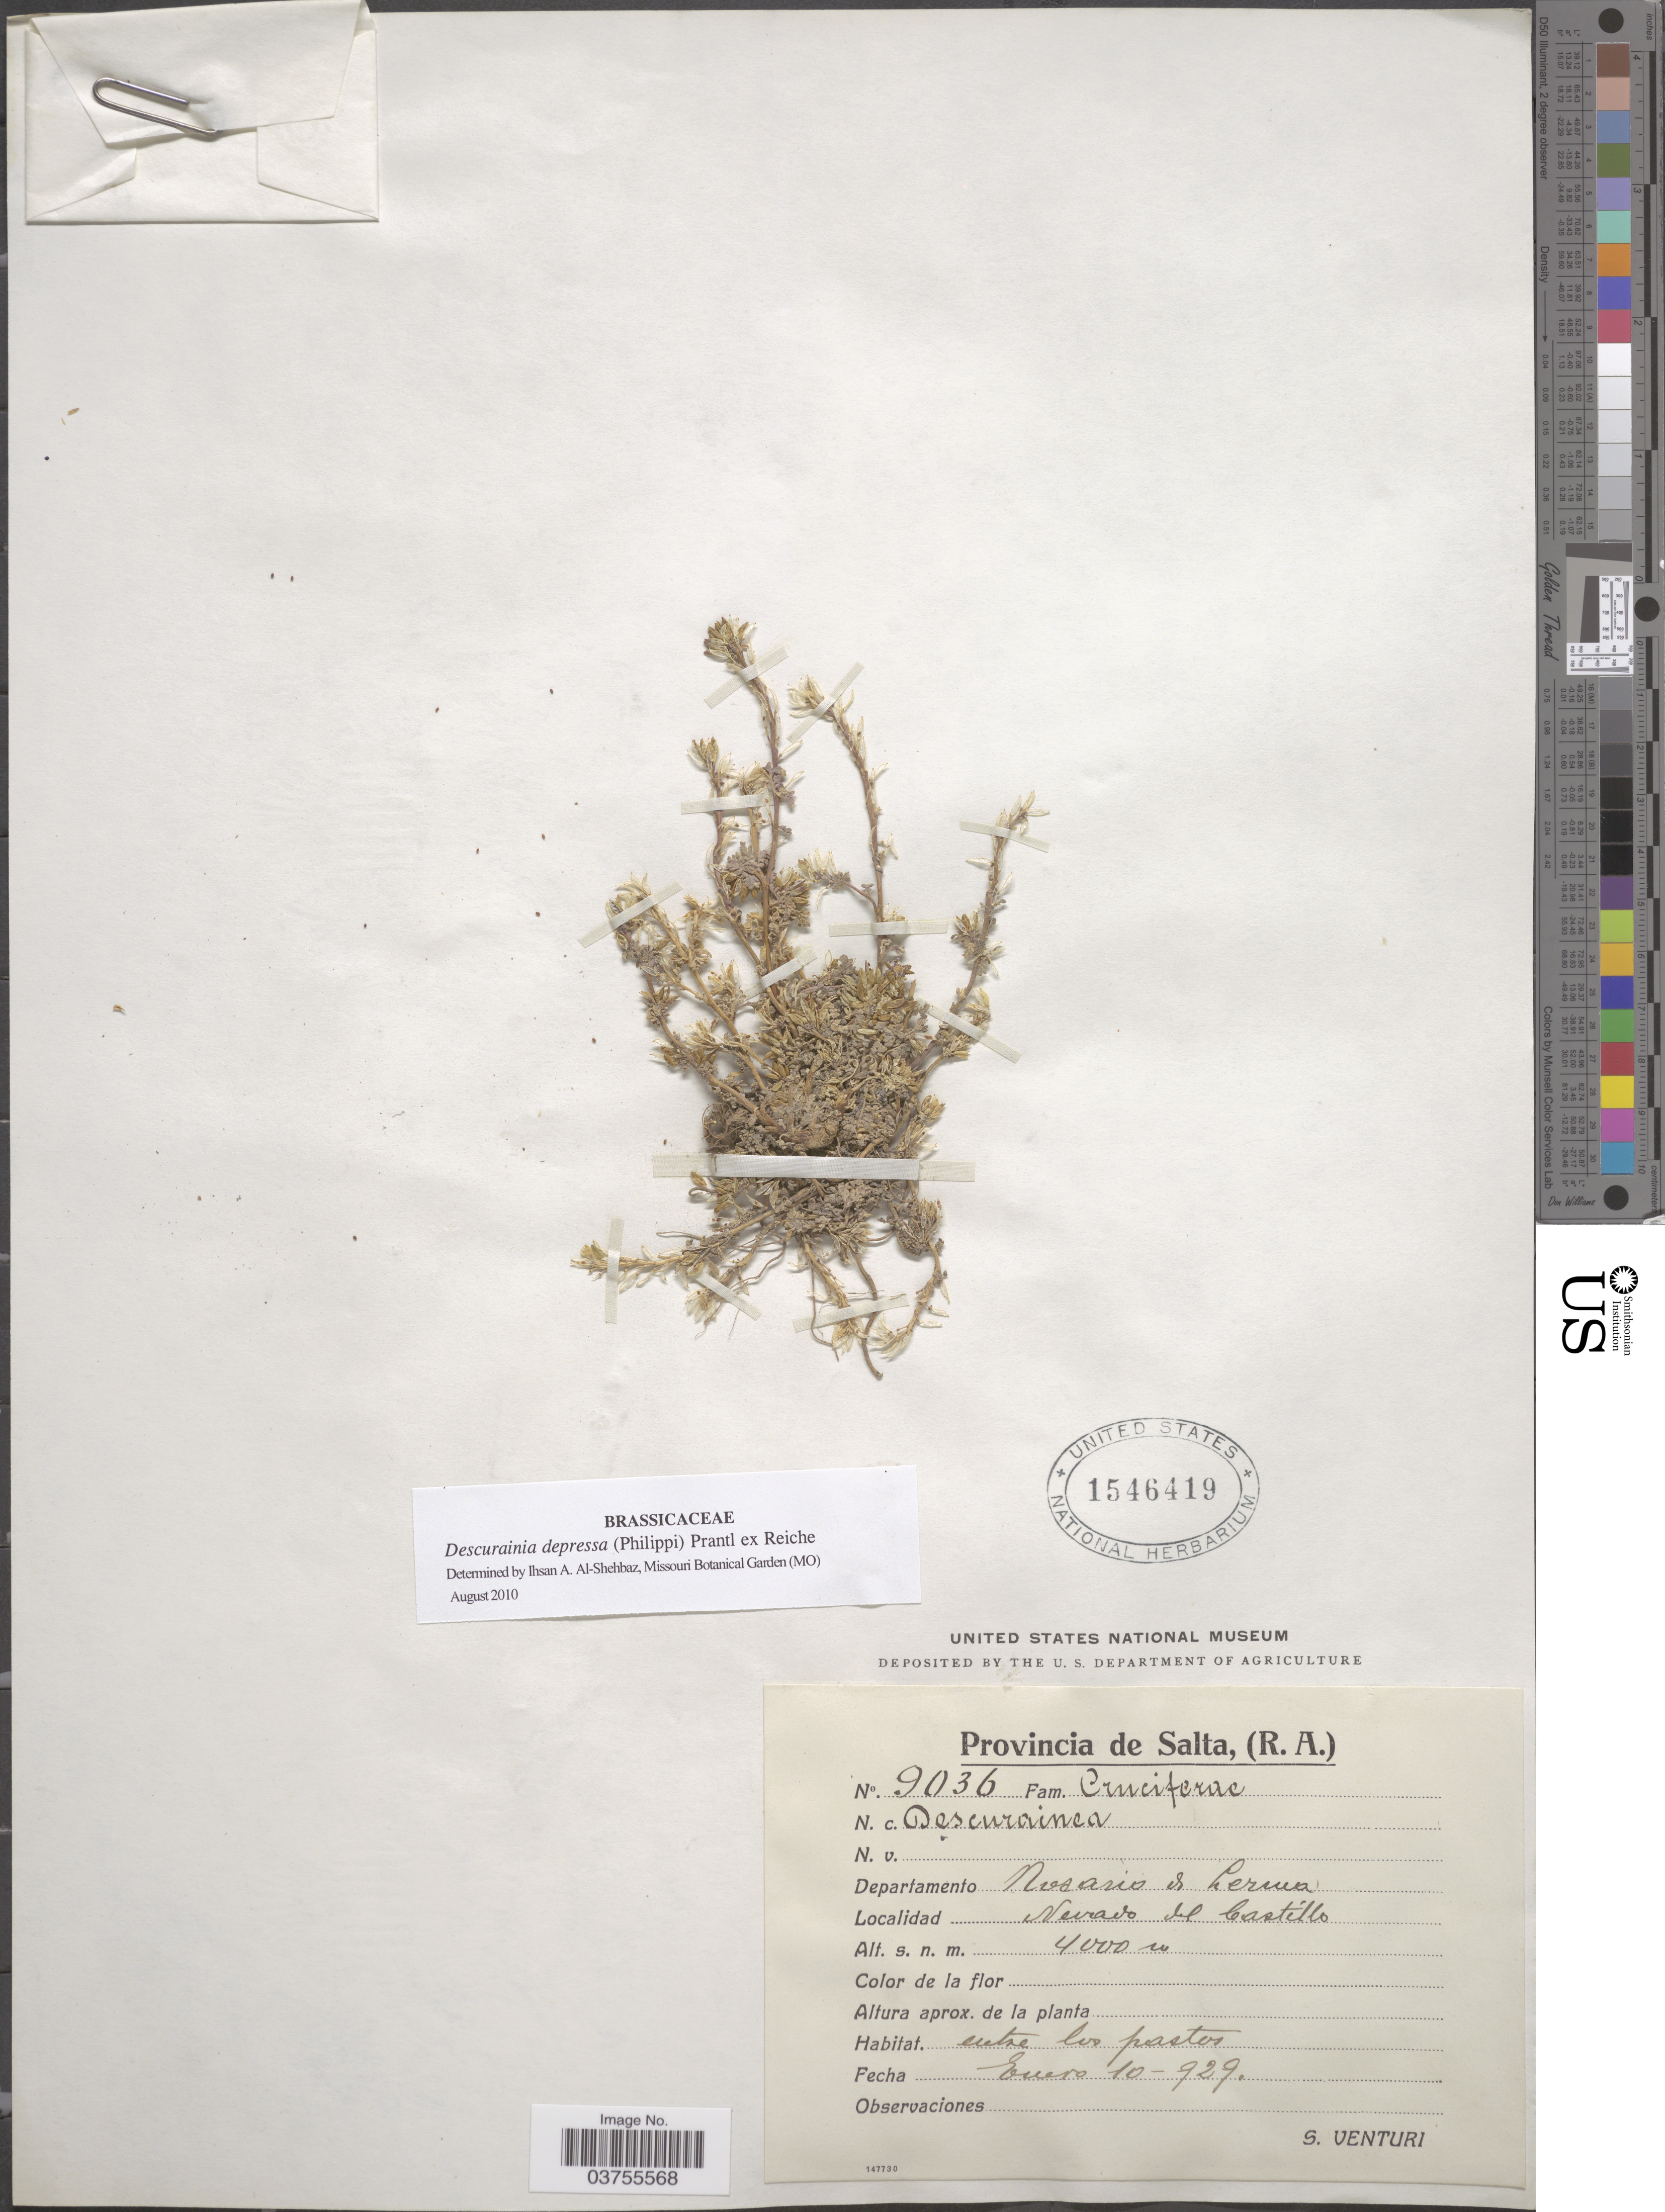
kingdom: Plantae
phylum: Tracheophyta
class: Magnoliopsida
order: Brassicales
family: Brassicaceae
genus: Descurainia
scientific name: Descurainia depressa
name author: (Phil. & C.A. Mey.) Prantl ex Reiche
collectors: S. Venturi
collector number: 9036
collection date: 1929-01-10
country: Argentina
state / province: Salta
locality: Departamento Rosario de Lerma. Nevado del Castillo.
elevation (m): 4000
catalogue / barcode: US 1546419